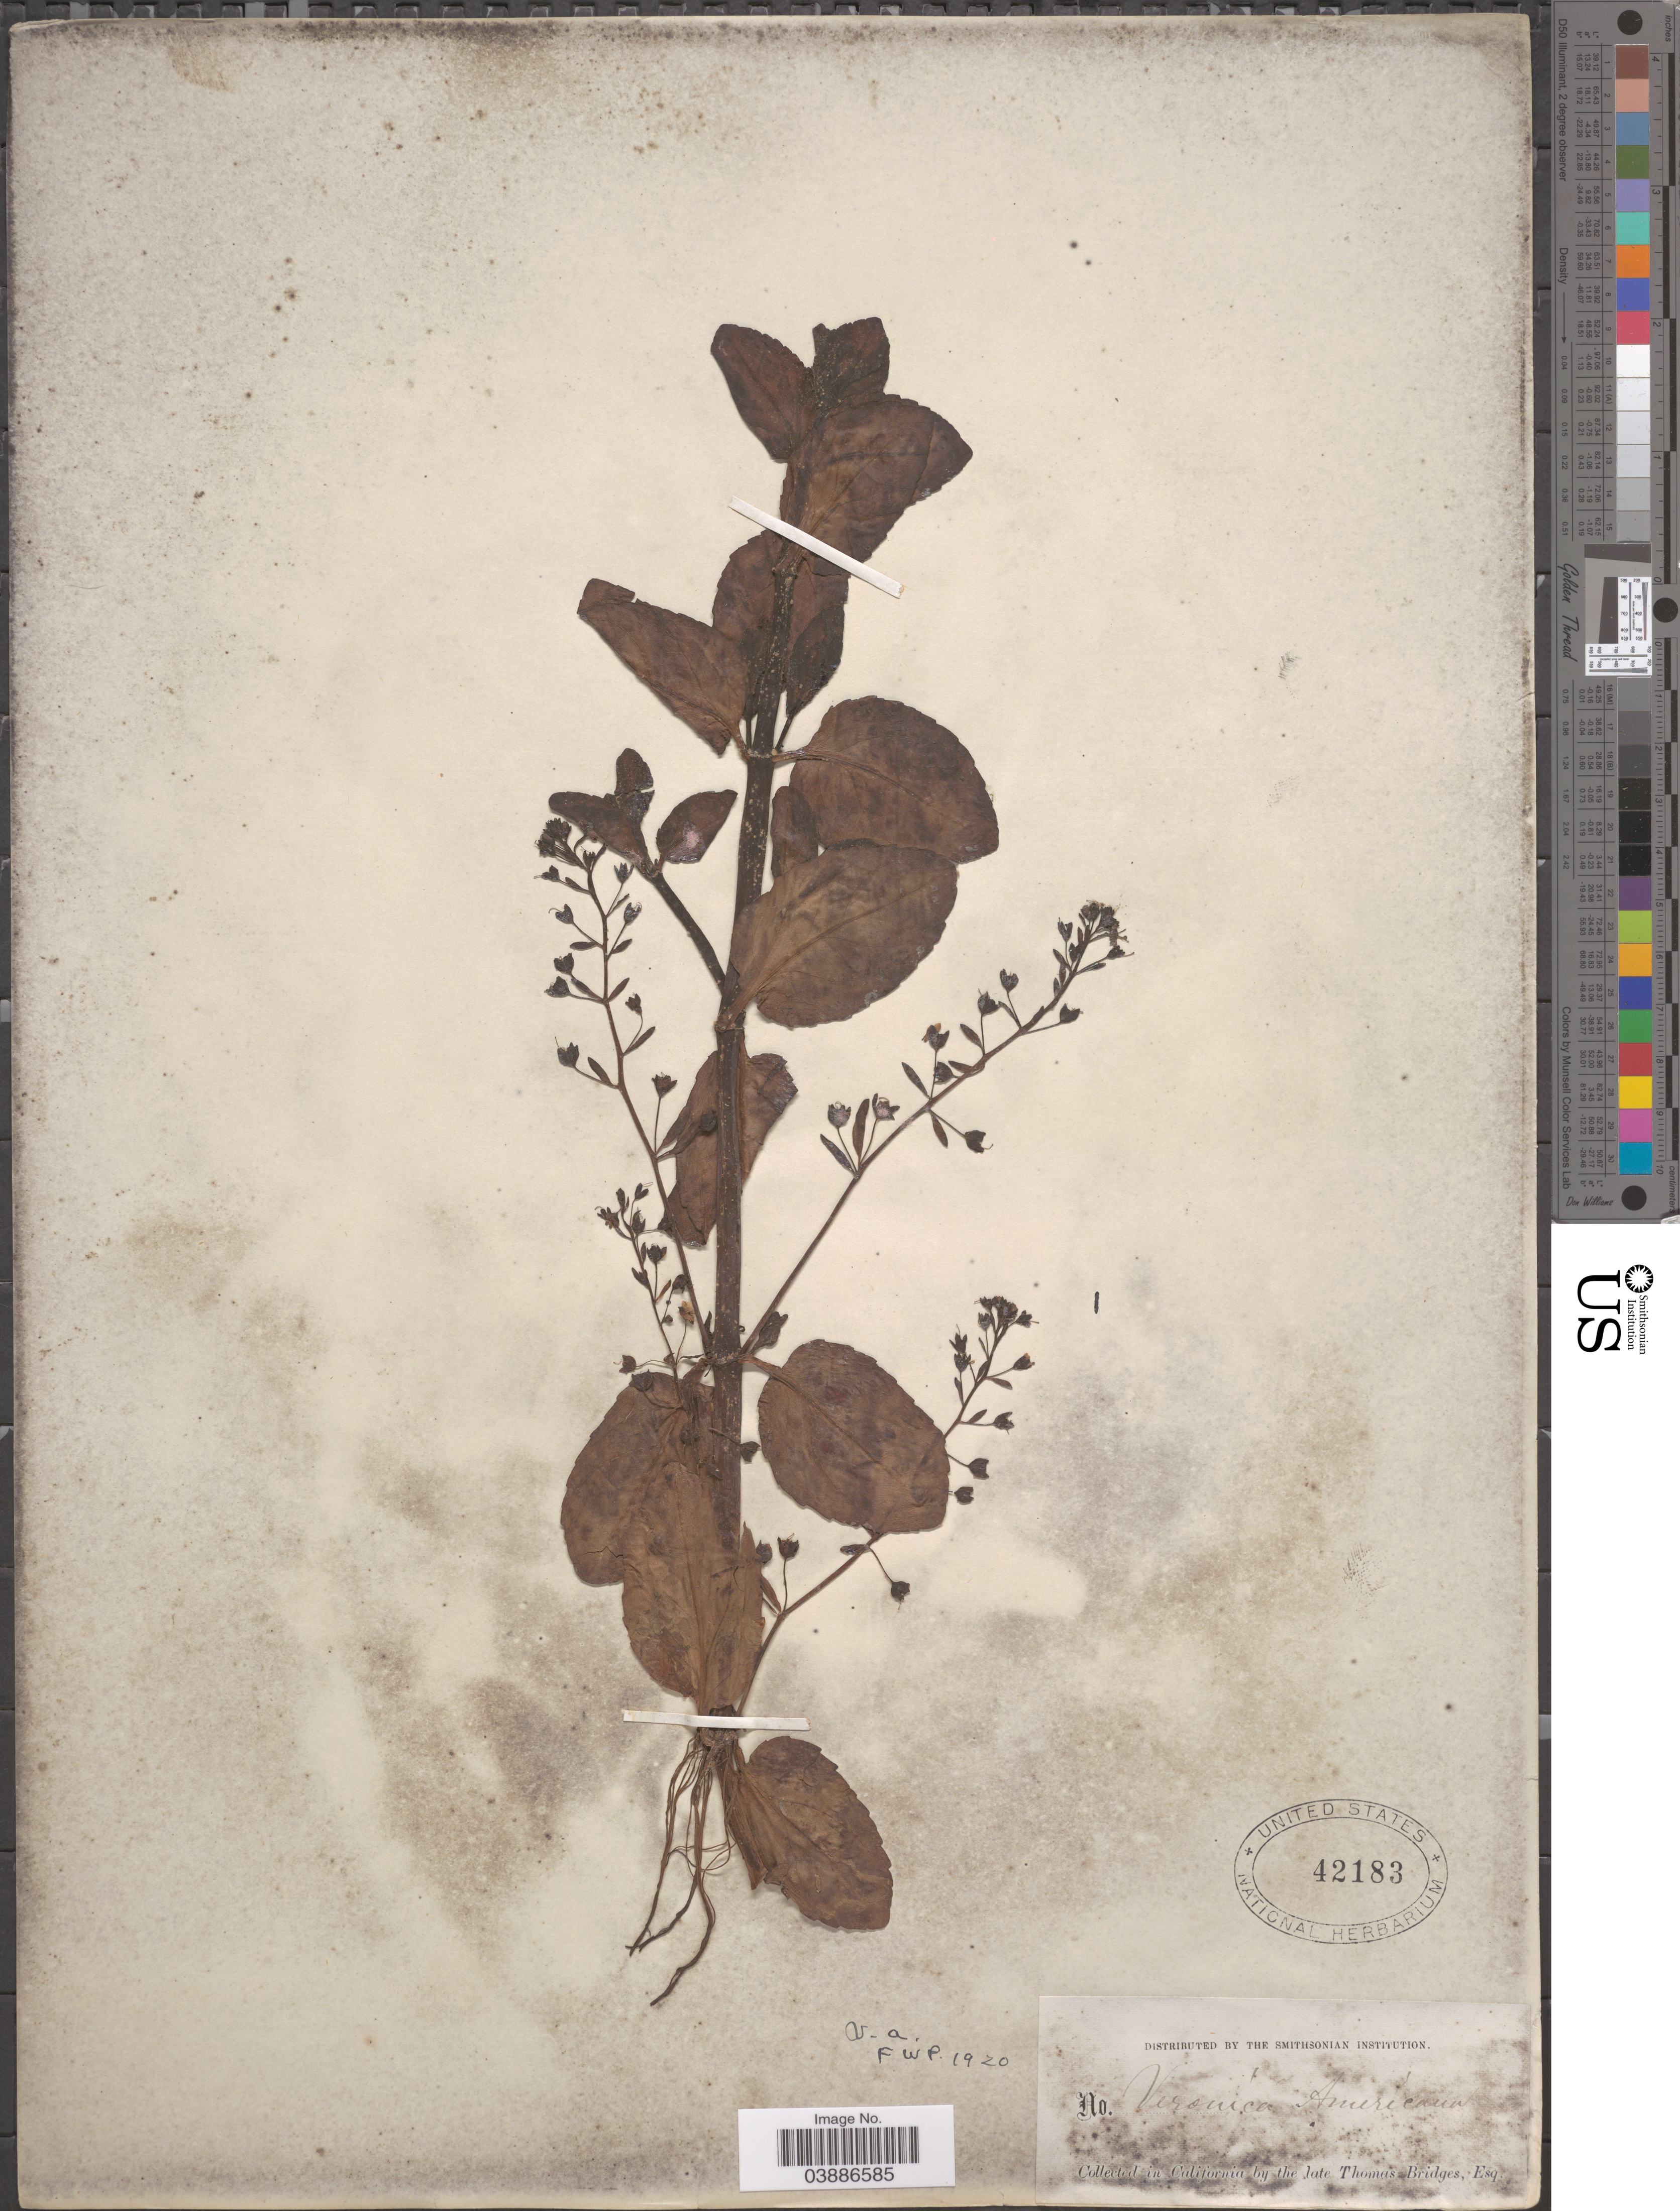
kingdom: Plantae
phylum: Tracheophyta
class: Magnoliopsida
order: Lamiales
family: Plantaginaceae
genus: Veronica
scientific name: Veronica americana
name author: Schwein. ex Benth.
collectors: T. Bridges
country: United States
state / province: California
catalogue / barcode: US 42183